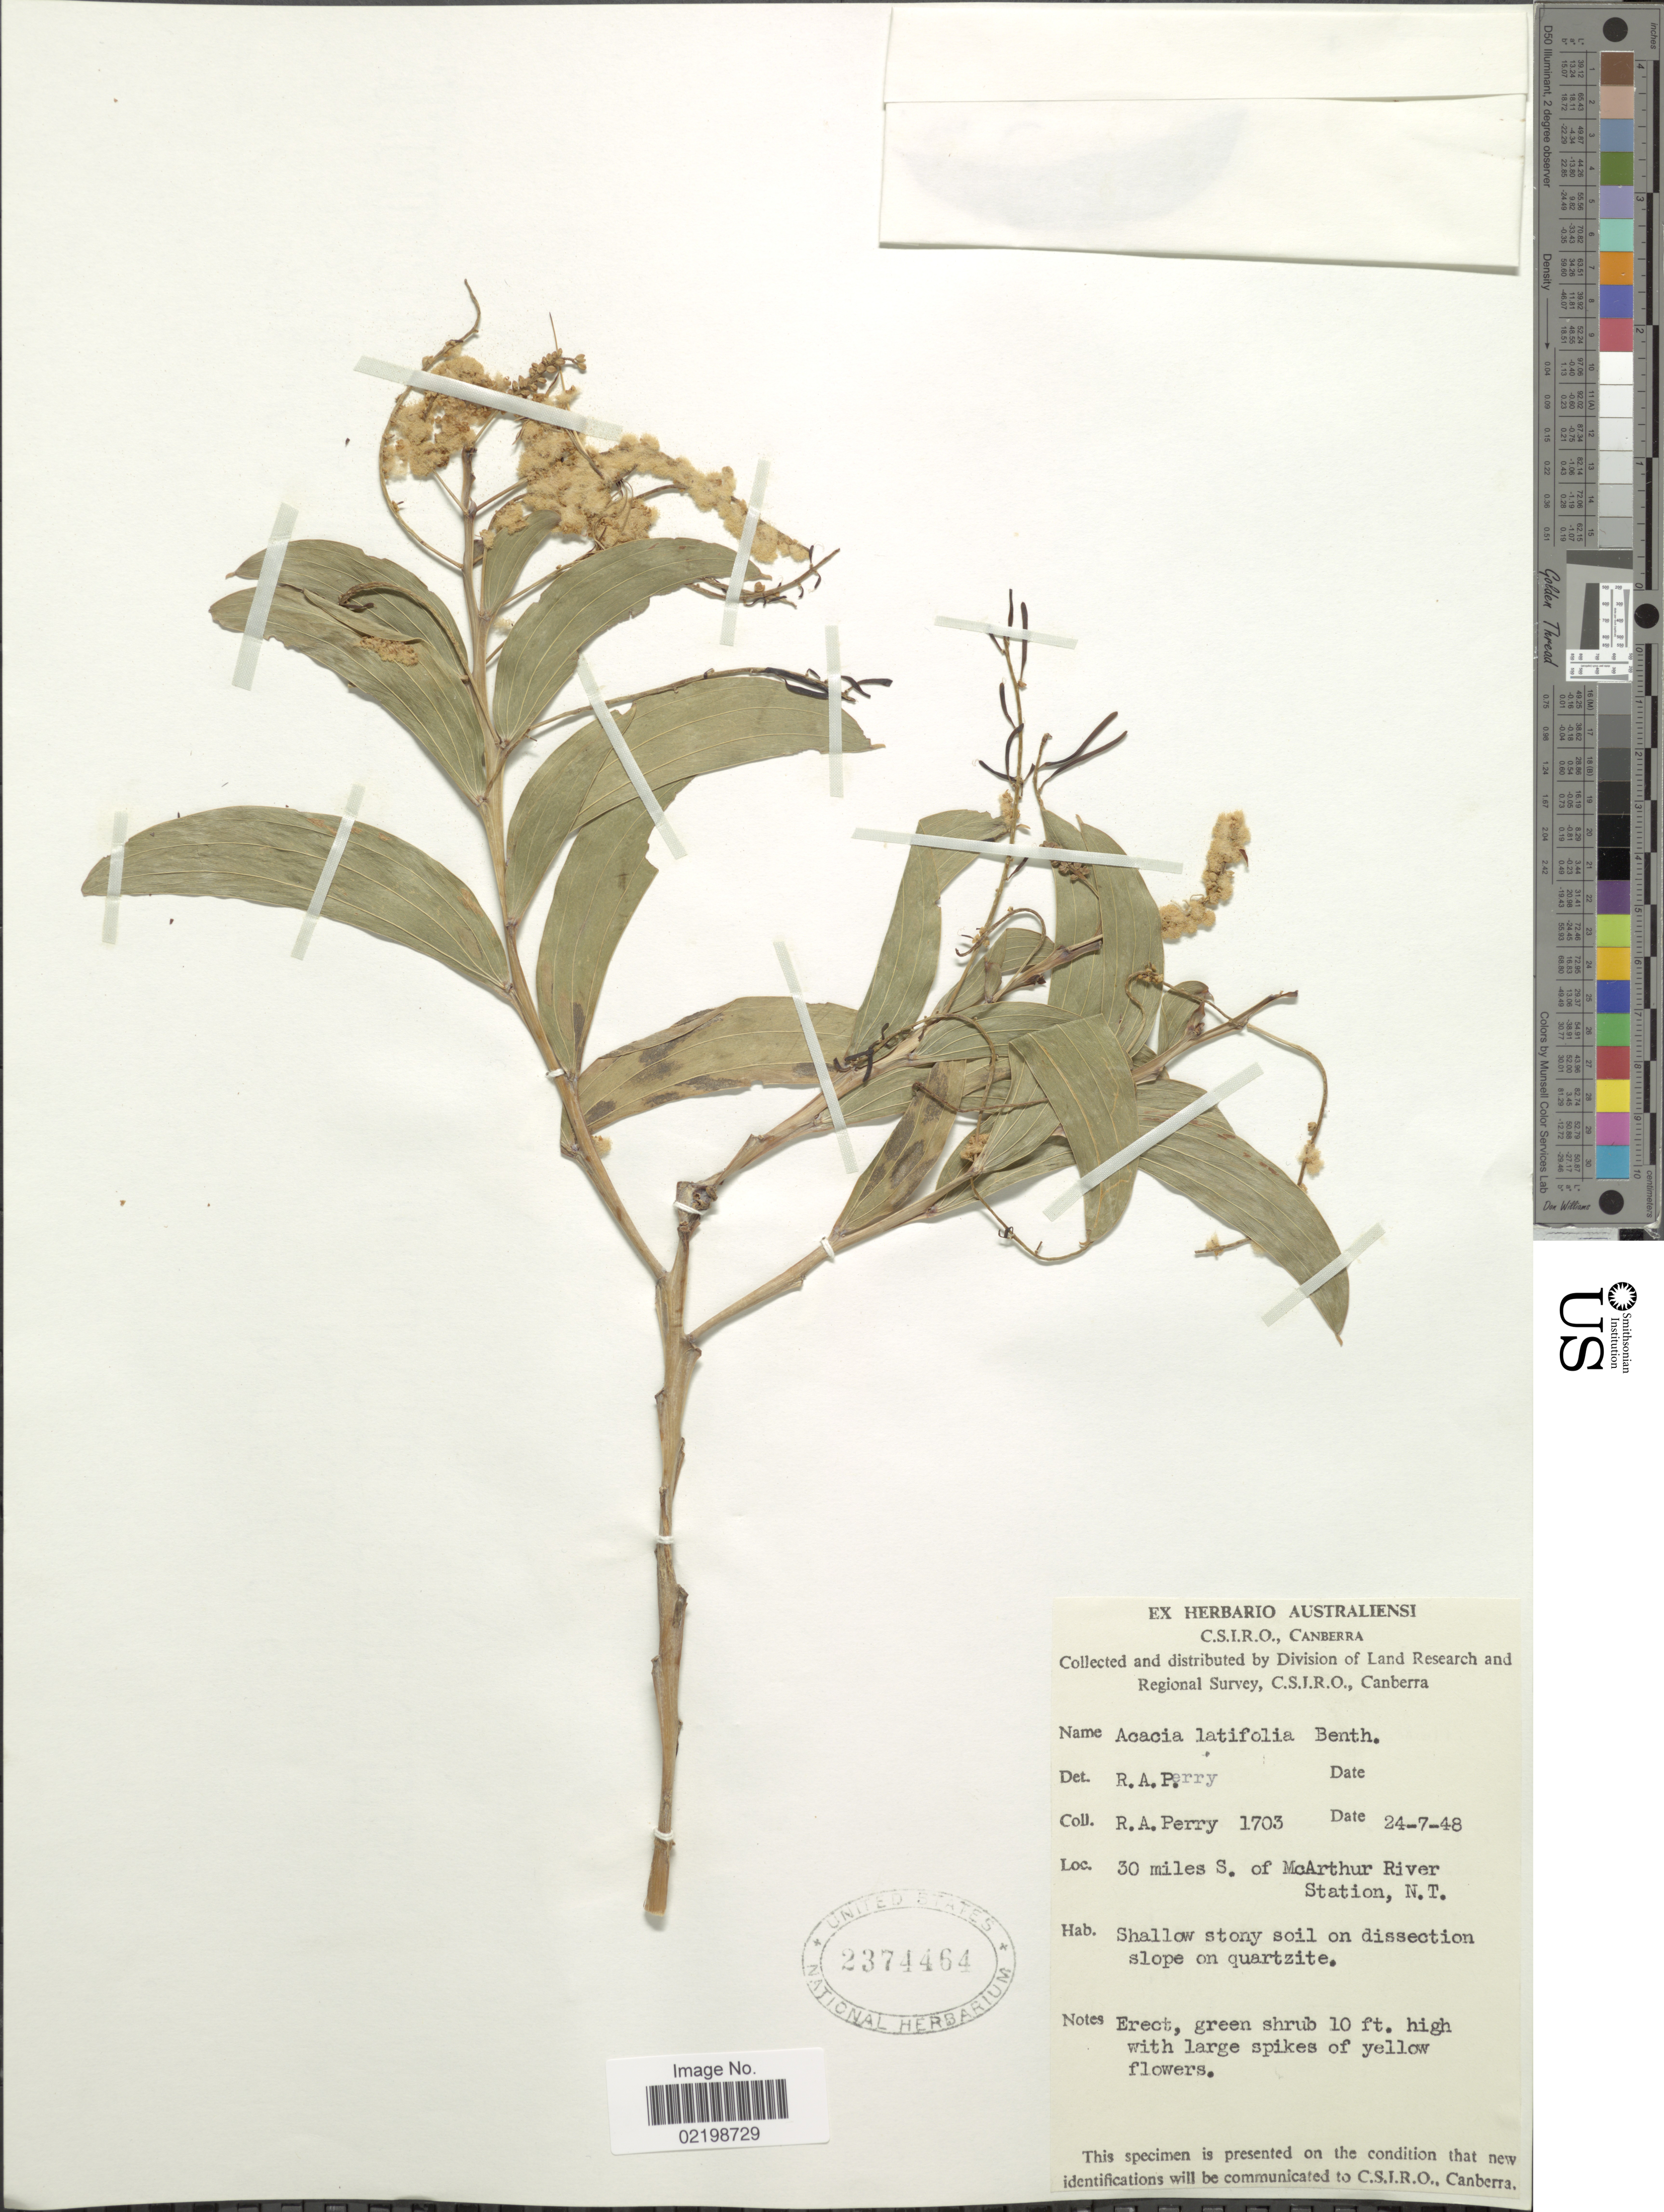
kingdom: Plantae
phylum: Tracheophyta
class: Magnoliopsida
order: Fabales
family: Fabaceae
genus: Acacia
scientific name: Acacia latifolia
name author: Benth.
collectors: Perry, R. A.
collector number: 1703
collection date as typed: Transcribed d/m/y: 24/7/48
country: Australia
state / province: Northern Territory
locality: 30 miles S. of McArthur River Station. N.T.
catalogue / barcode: US 2374464